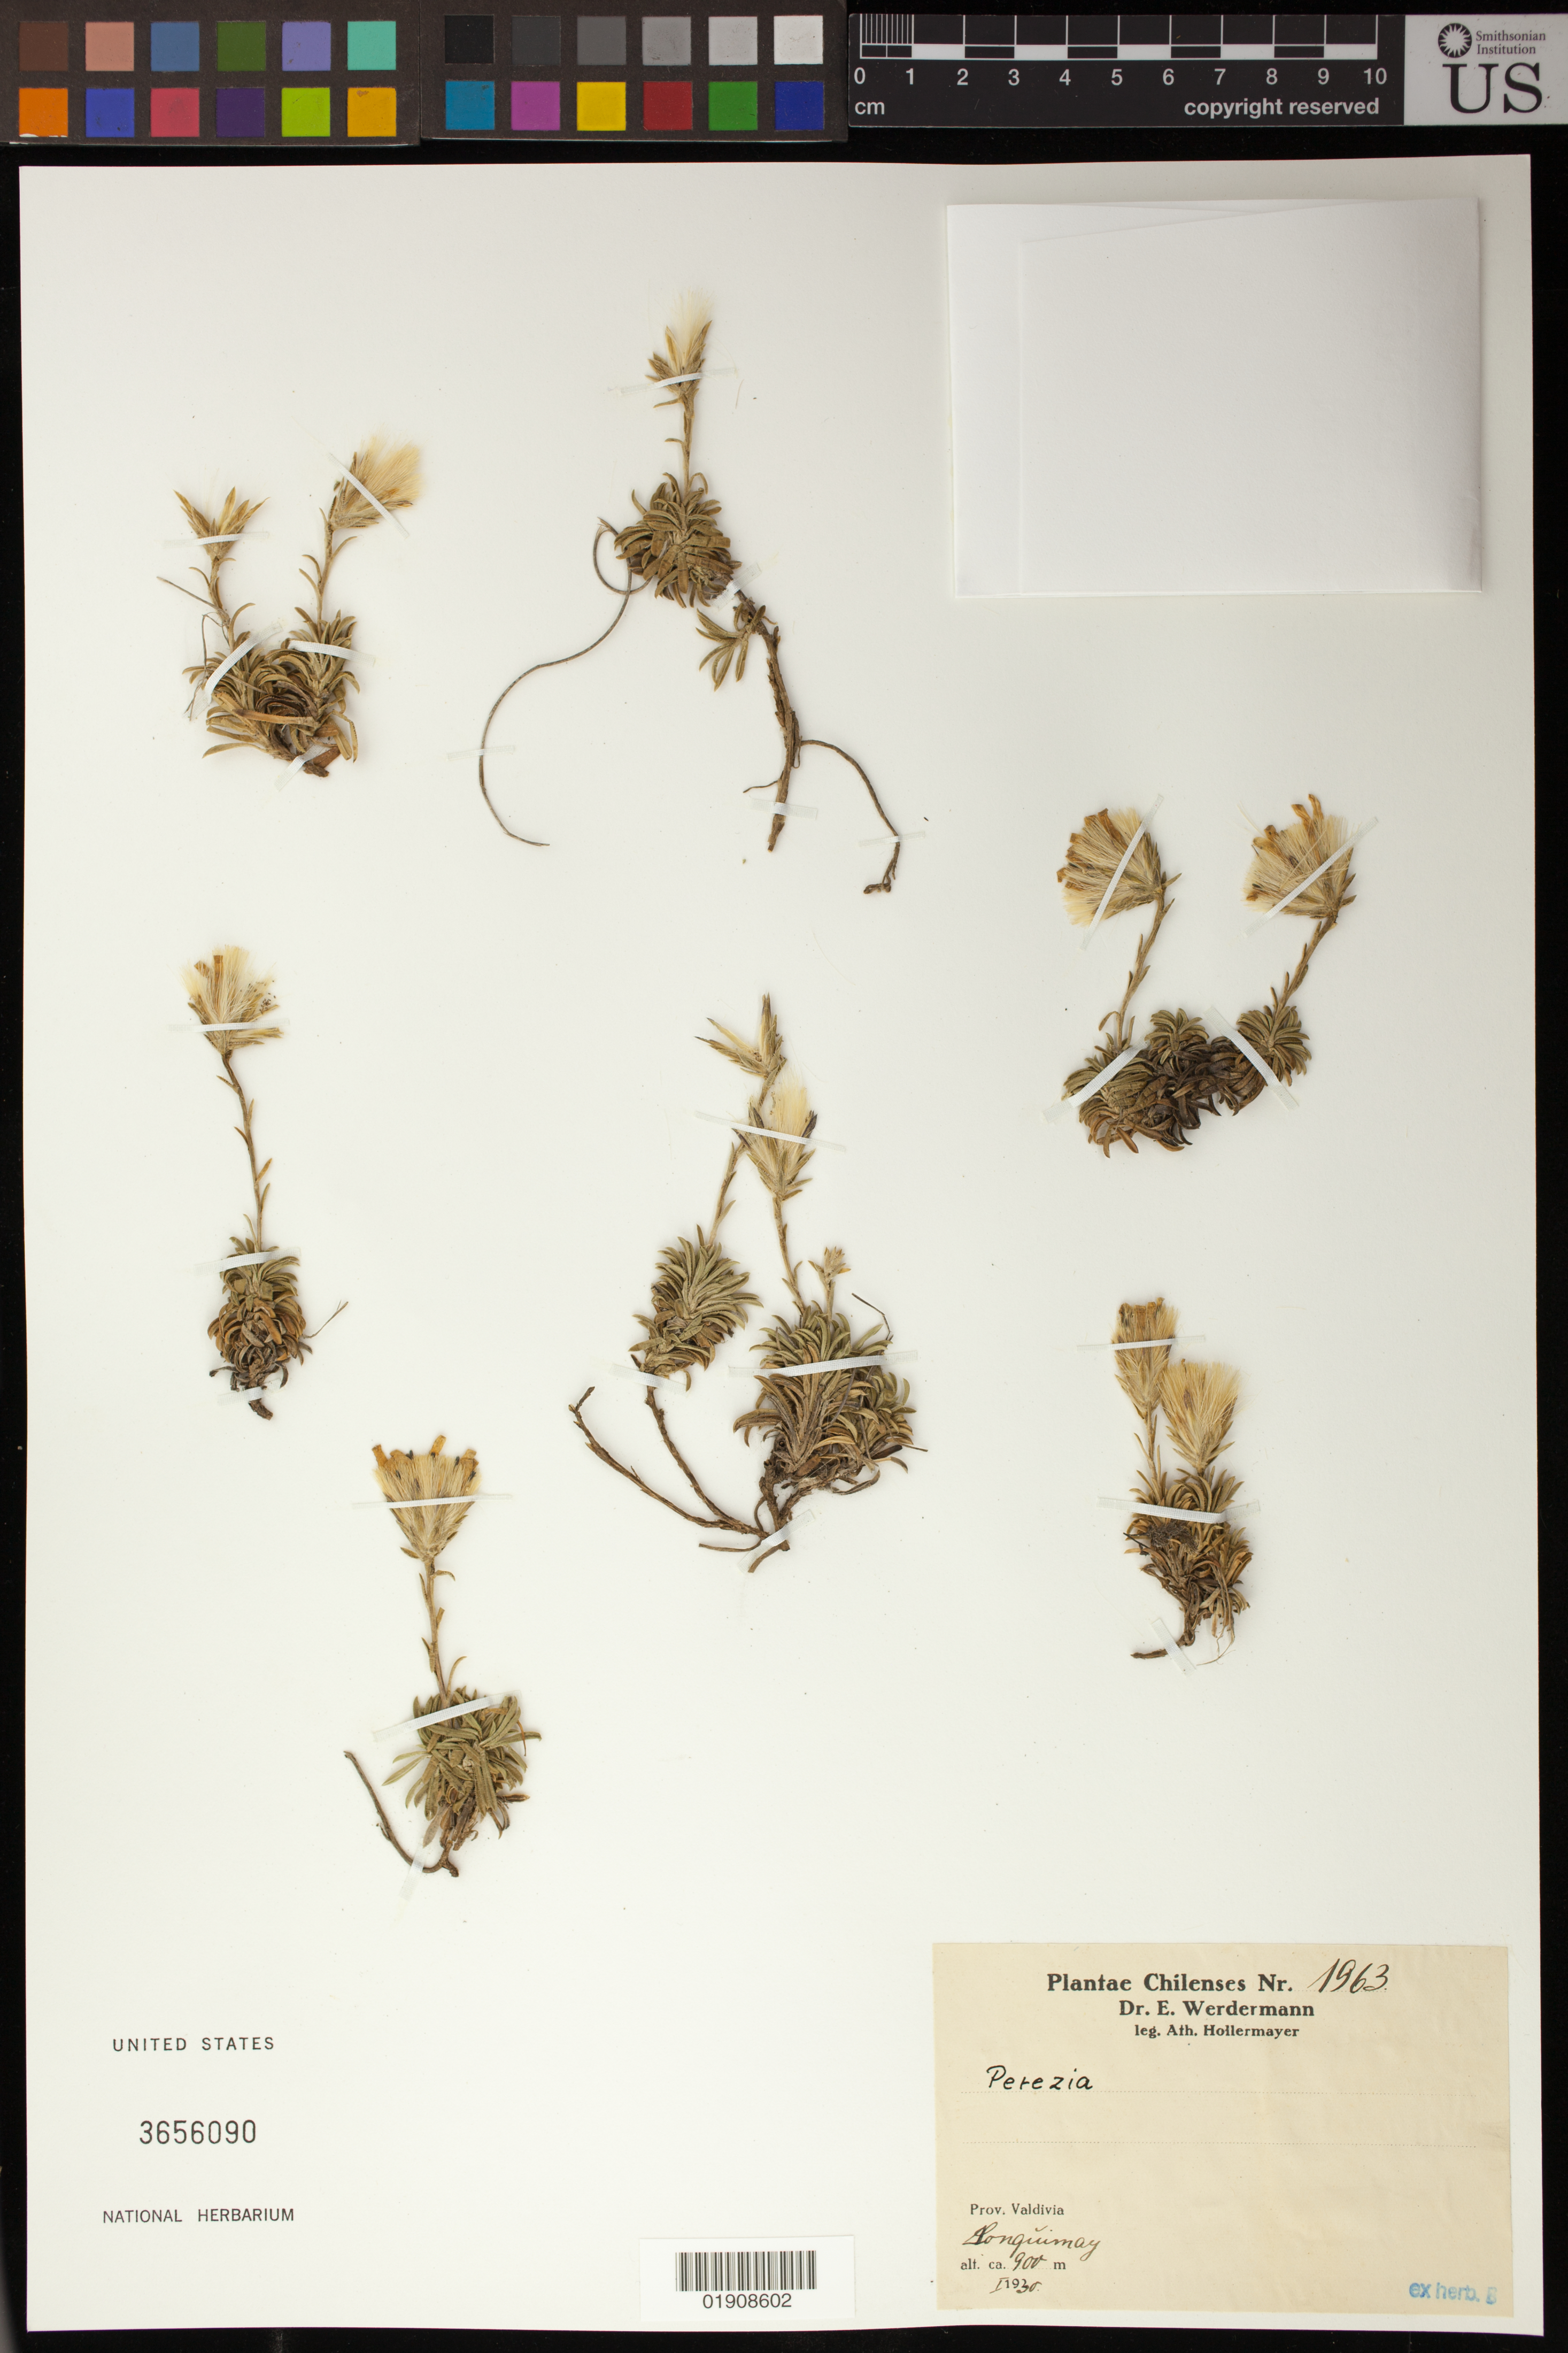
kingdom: Plantae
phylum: Tracheophyta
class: Magnoliopsida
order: Asterales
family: Asteraceae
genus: Perezia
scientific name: Perezia sp.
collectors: E. Werdermann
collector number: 1963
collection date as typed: January 1930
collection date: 1930-01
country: Chile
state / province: Los Ríos (XIV)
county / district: Valdivia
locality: Longuimay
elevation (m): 1050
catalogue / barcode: US 3656090